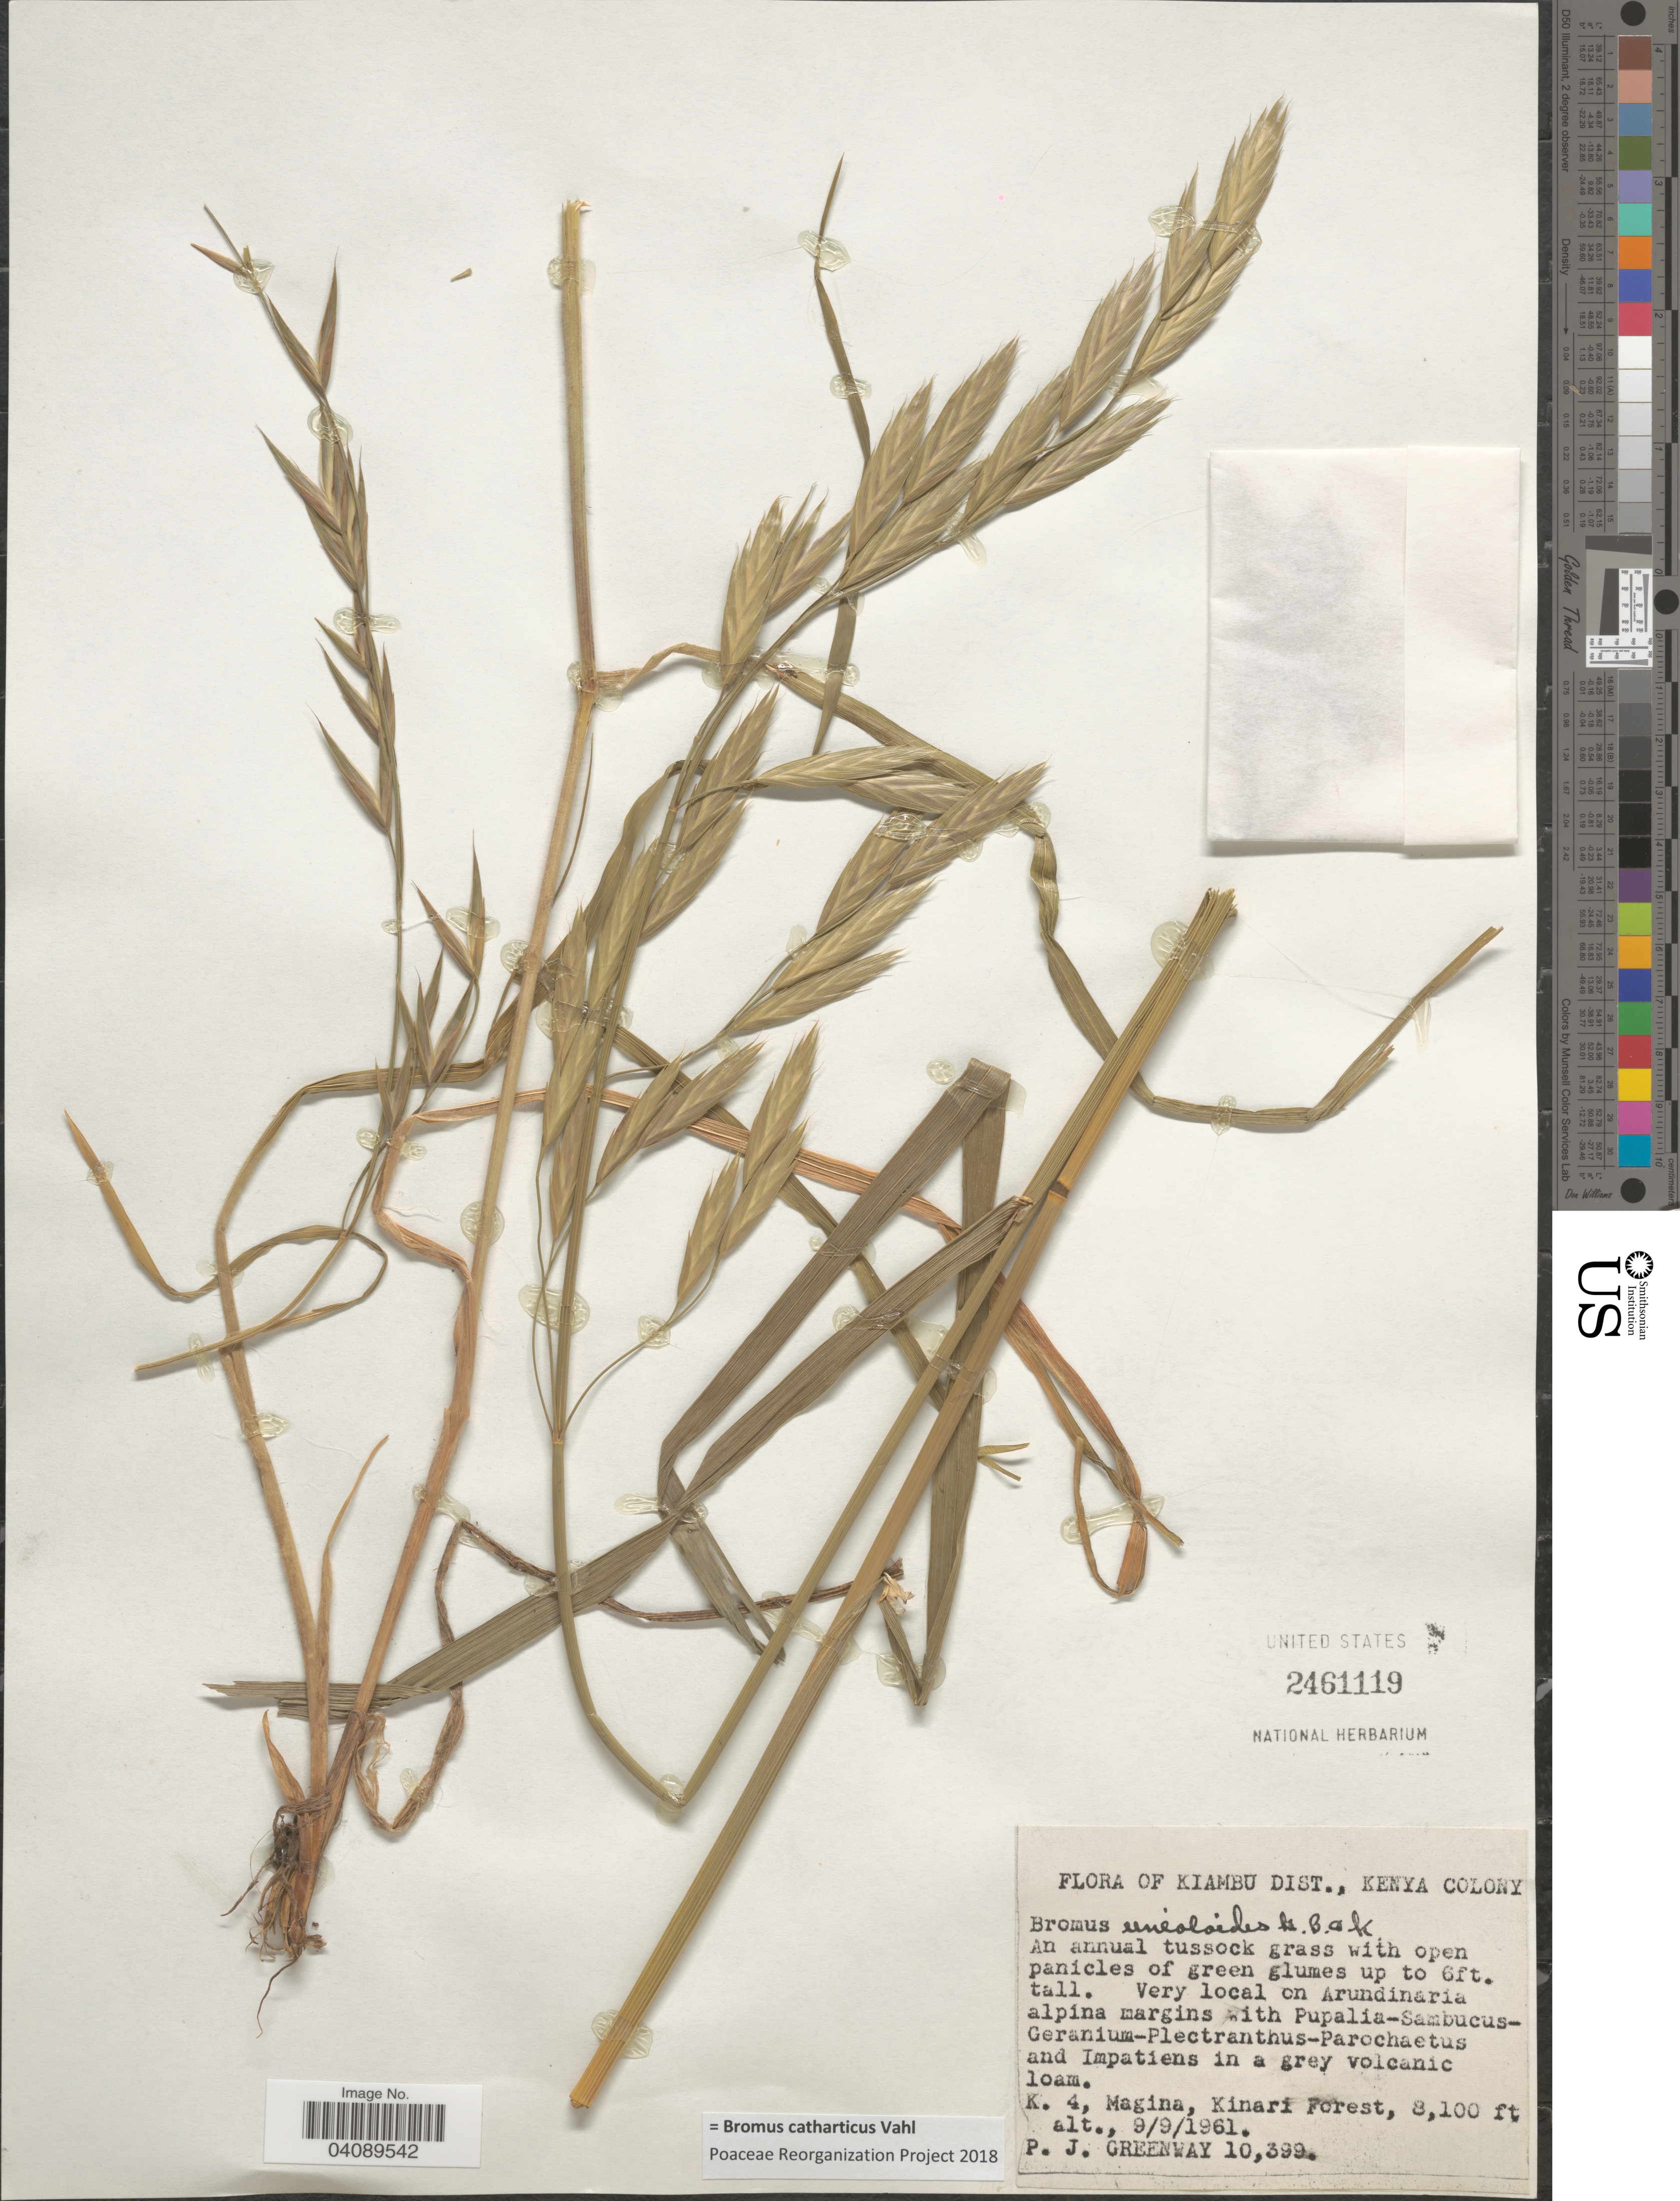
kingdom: Plantae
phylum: Tracheophyta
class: Liliopsida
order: Poales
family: Poaceae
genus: Bromus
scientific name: Bromus catharticus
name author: Vahl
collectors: P. J. Greenway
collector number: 10399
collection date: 1961-09-09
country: Kenya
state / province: Kiambu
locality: Kiambu Dist., Kenya Colony. K. 4, Magina, Kinari Forest.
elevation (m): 2469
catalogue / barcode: US 2461119